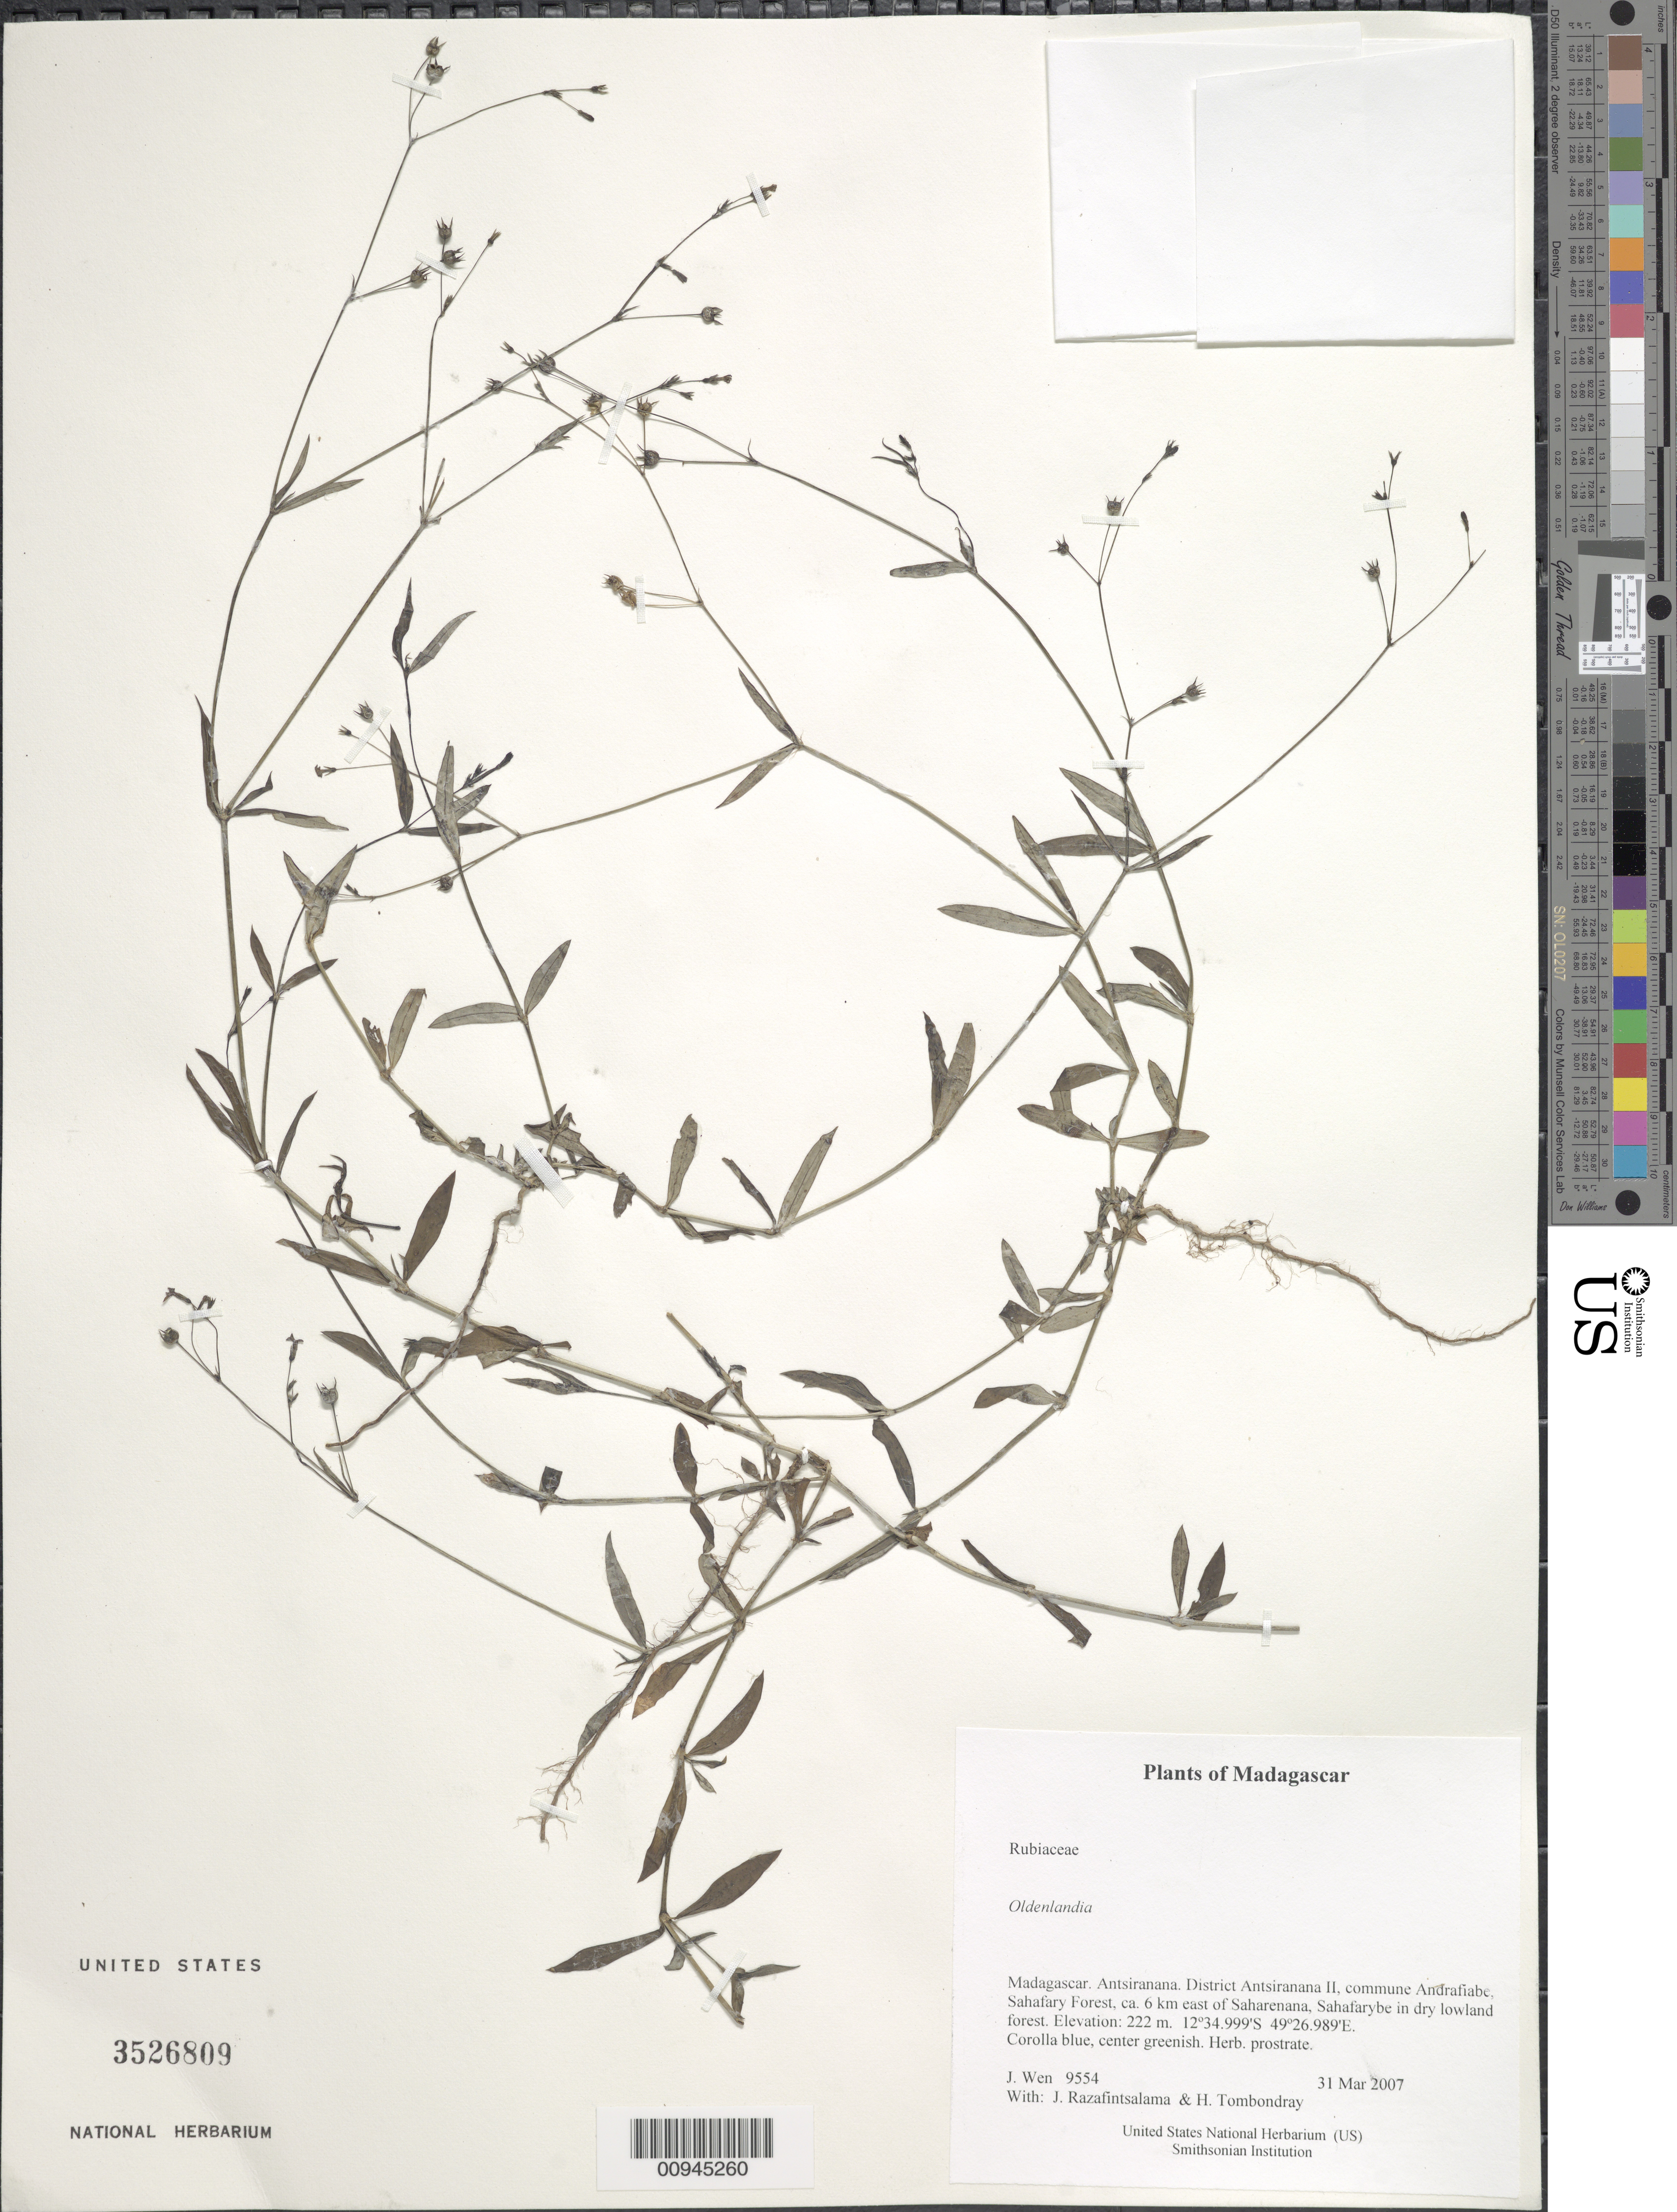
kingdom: Plantae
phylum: Tracheophyta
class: Magnoliopsida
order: Gentianales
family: Rubiaceae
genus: Oldenlandia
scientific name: Oldenlandia sp.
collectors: J. Wen, J. Razafintsalama & H. Tombondray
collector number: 9554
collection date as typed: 31 Mar 2007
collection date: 2007-03-31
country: Madagascar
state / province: Diana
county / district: Antsiranana II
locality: District Antsiranana II, commune Andrafiabe, Sahafary Forest, ca. 6 km east of Saharenana, Sahafarybe in dry lowland forest.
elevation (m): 222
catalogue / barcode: US 3526809